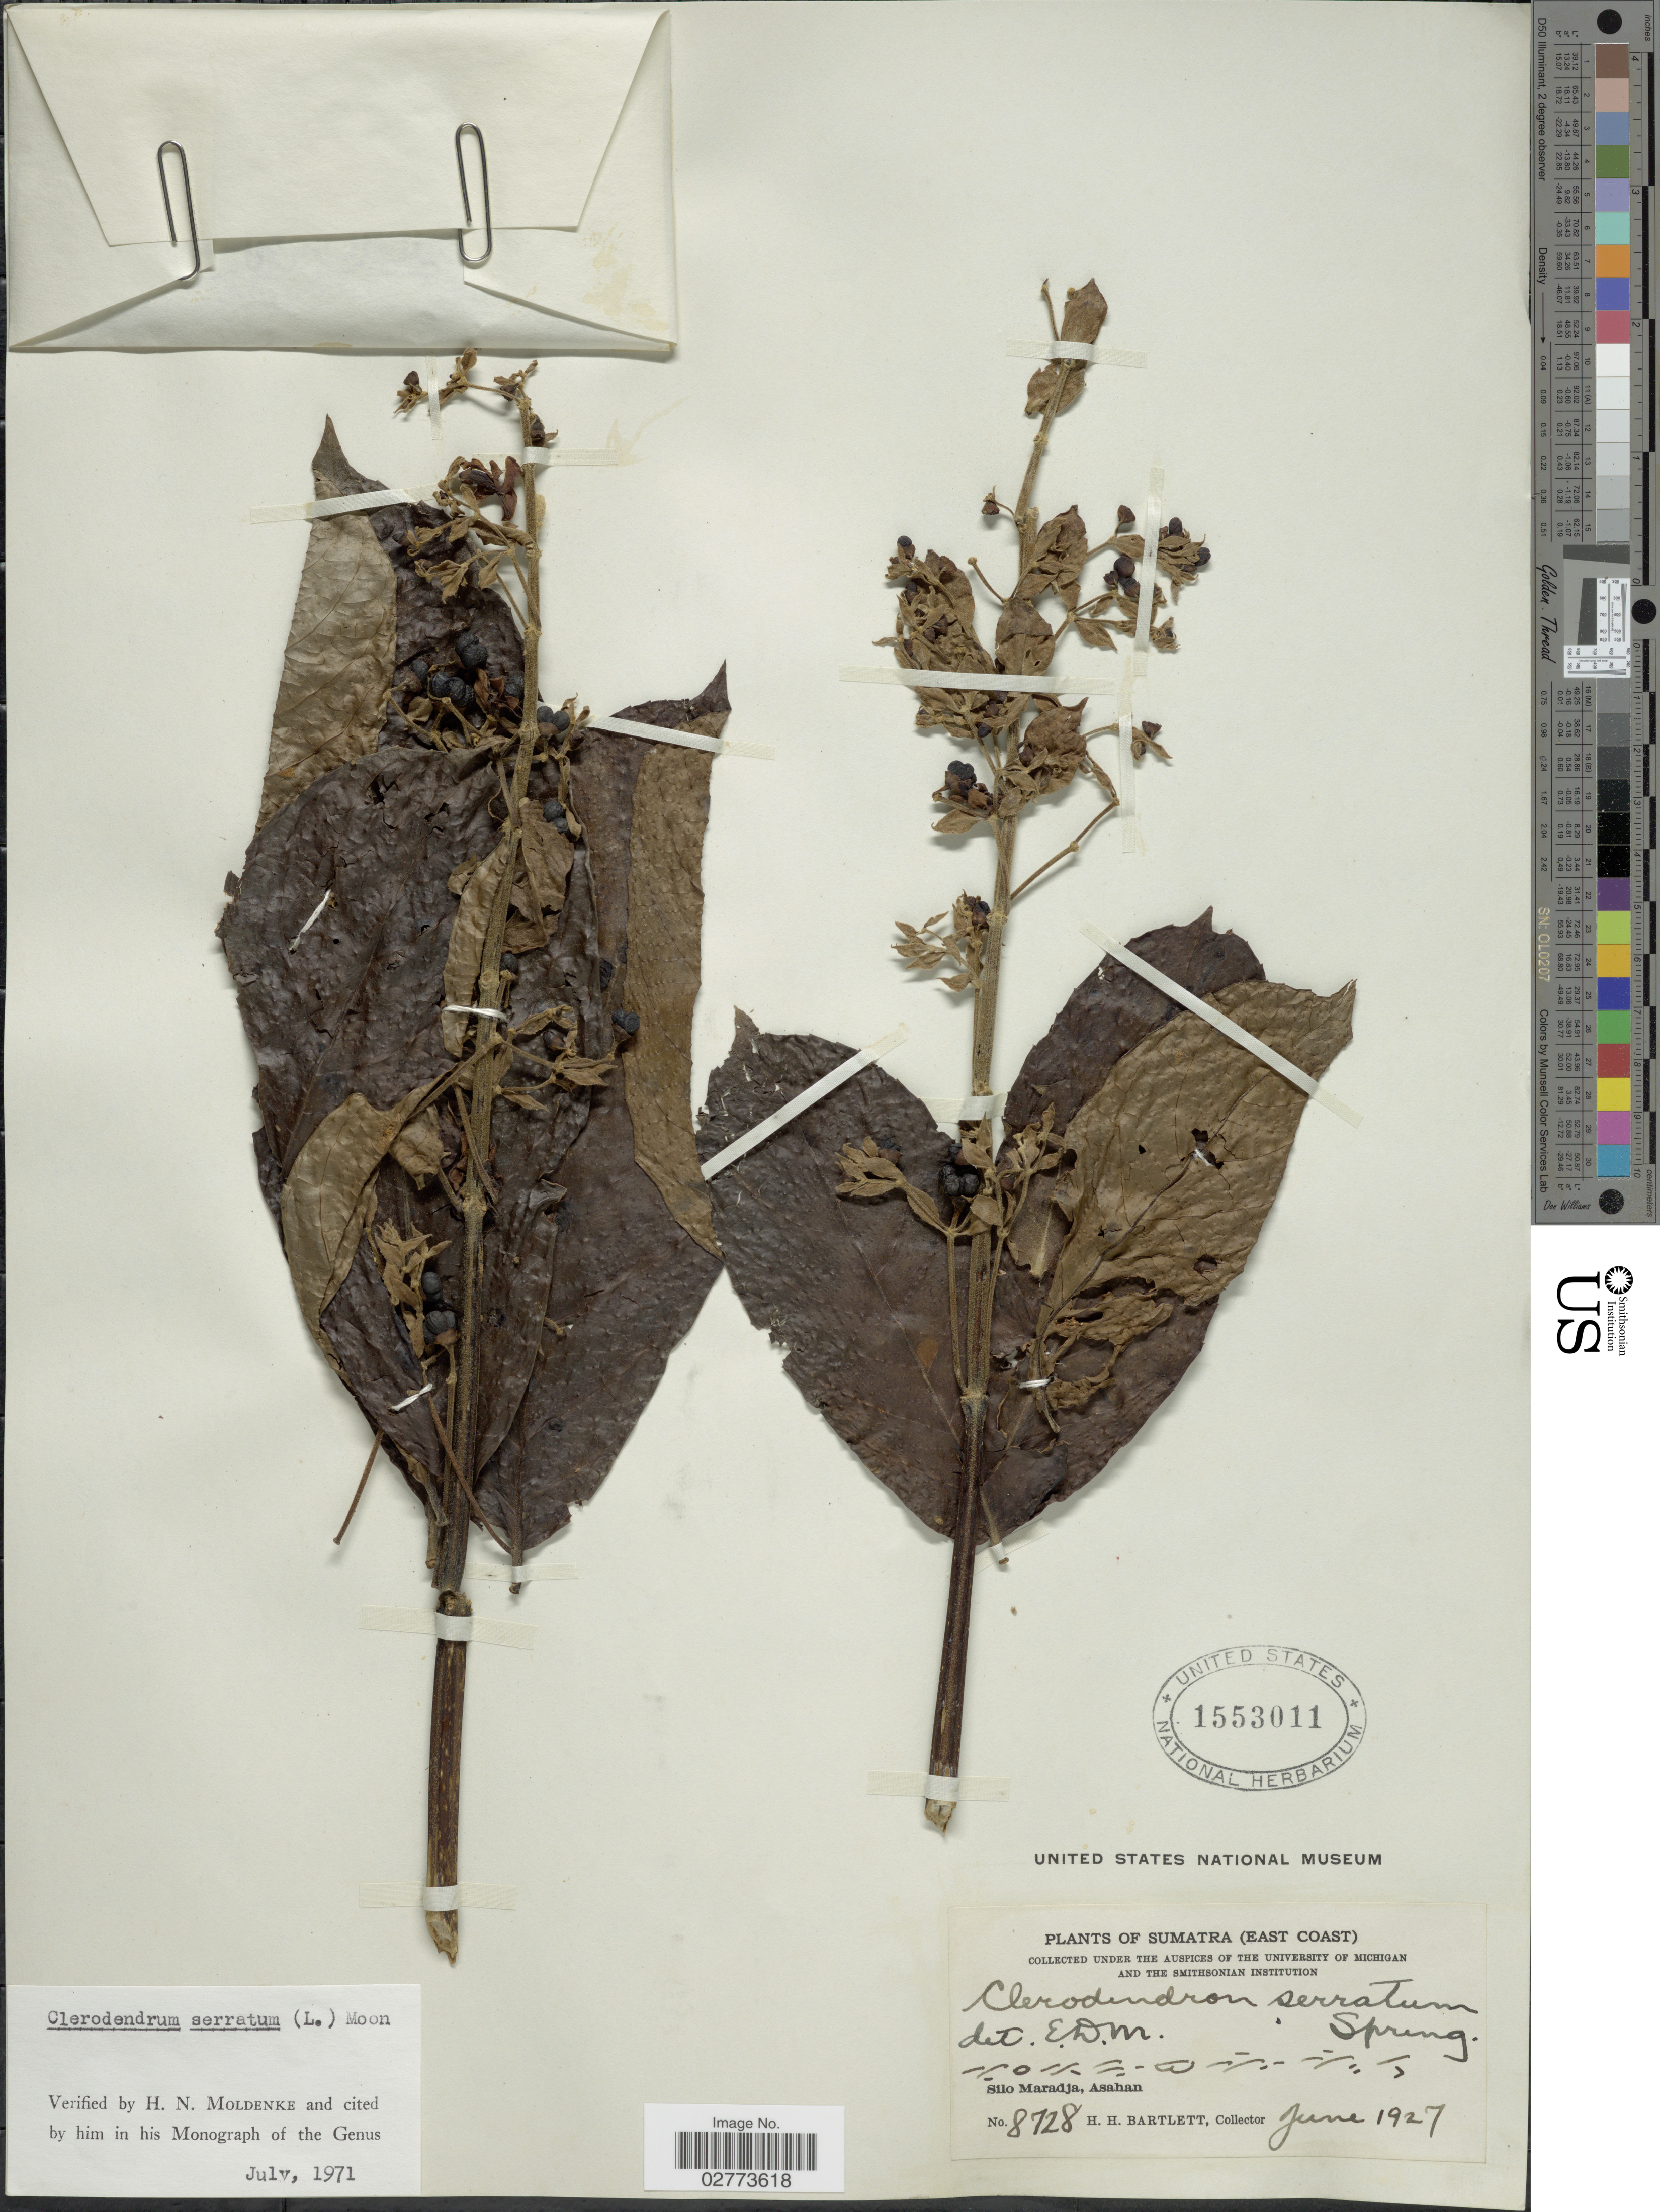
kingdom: Plantae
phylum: Tracheophyta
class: Magnoliopsida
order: Lamiales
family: Lamiaceae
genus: Clerodendrum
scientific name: Clerodendrum serratum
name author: (L.) Moon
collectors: H. H. Bartlett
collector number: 8728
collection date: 1927-06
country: Indonesia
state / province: Sumatra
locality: East Coast. Silo Maradja, Asahan.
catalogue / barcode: US 1553011